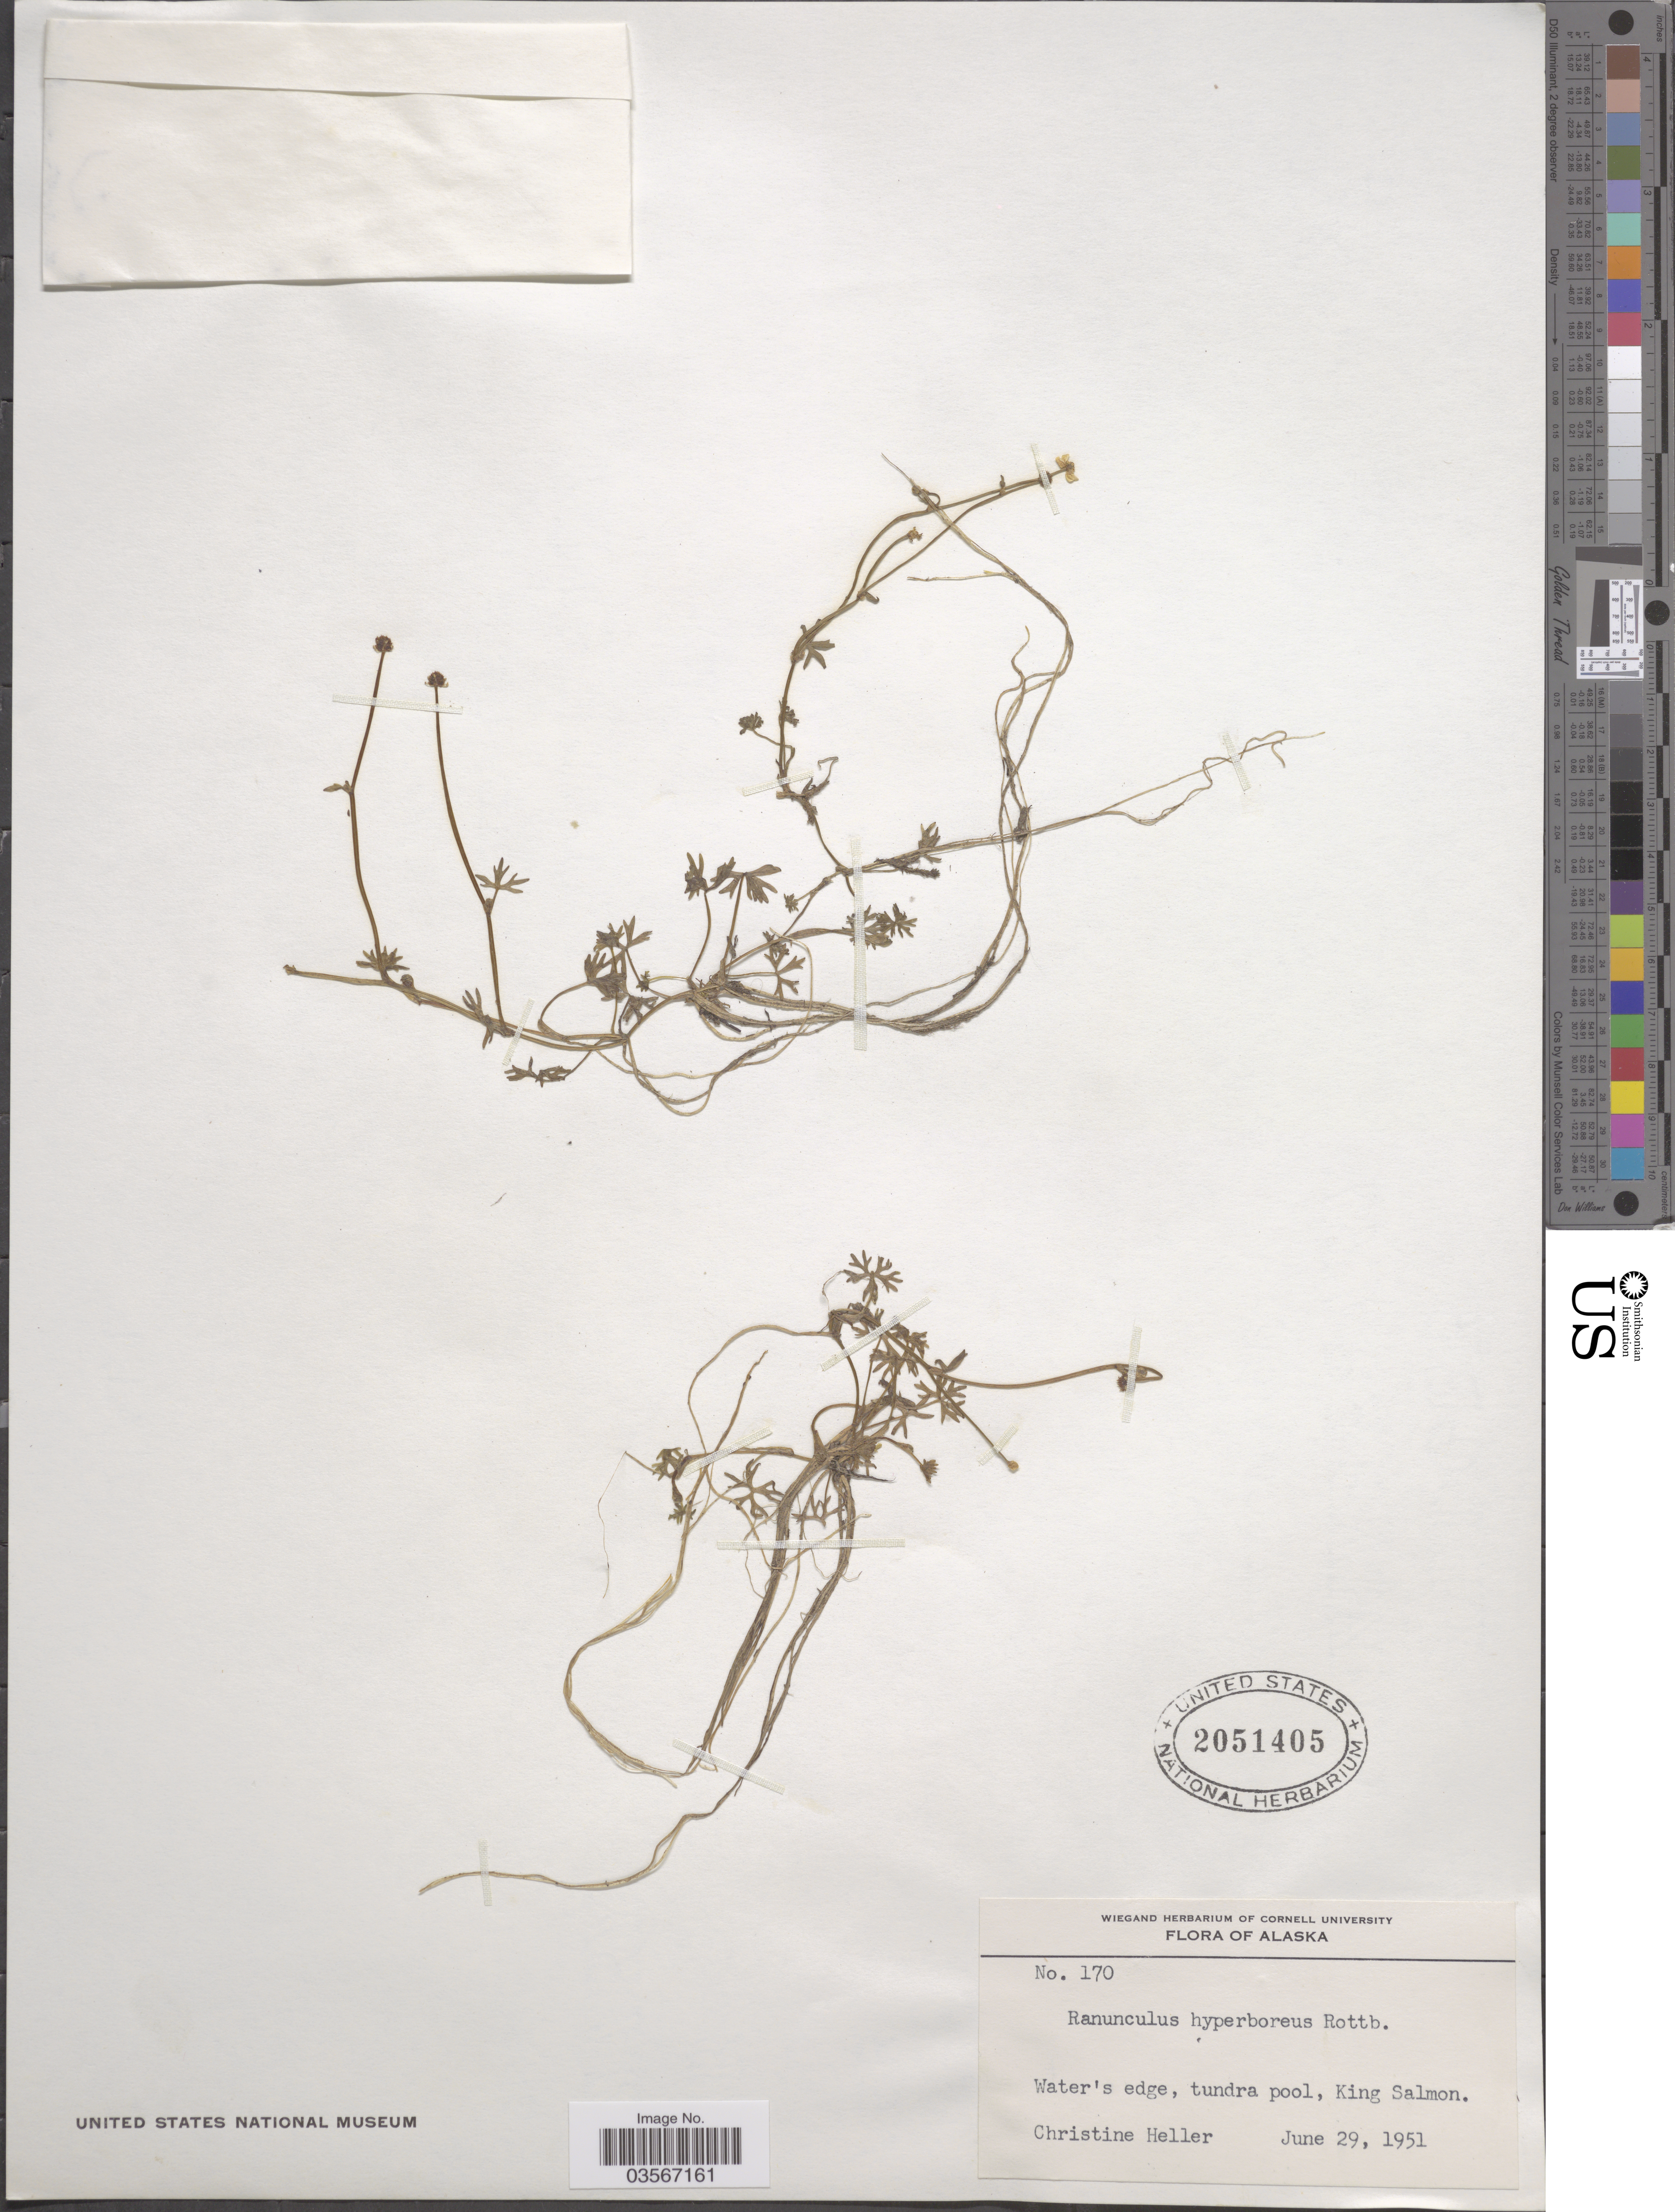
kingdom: Plantae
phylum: Tracheophyta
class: Magnoliopsida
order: Ranunculales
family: Ranunculaceae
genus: Ranunculus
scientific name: Ranunculus hyperboreus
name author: Rottb.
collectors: C. Heller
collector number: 170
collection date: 1951-06-29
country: United States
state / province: Alaska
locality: Water's edge, tundra pool, King Salmon.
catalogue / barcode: US 2051405